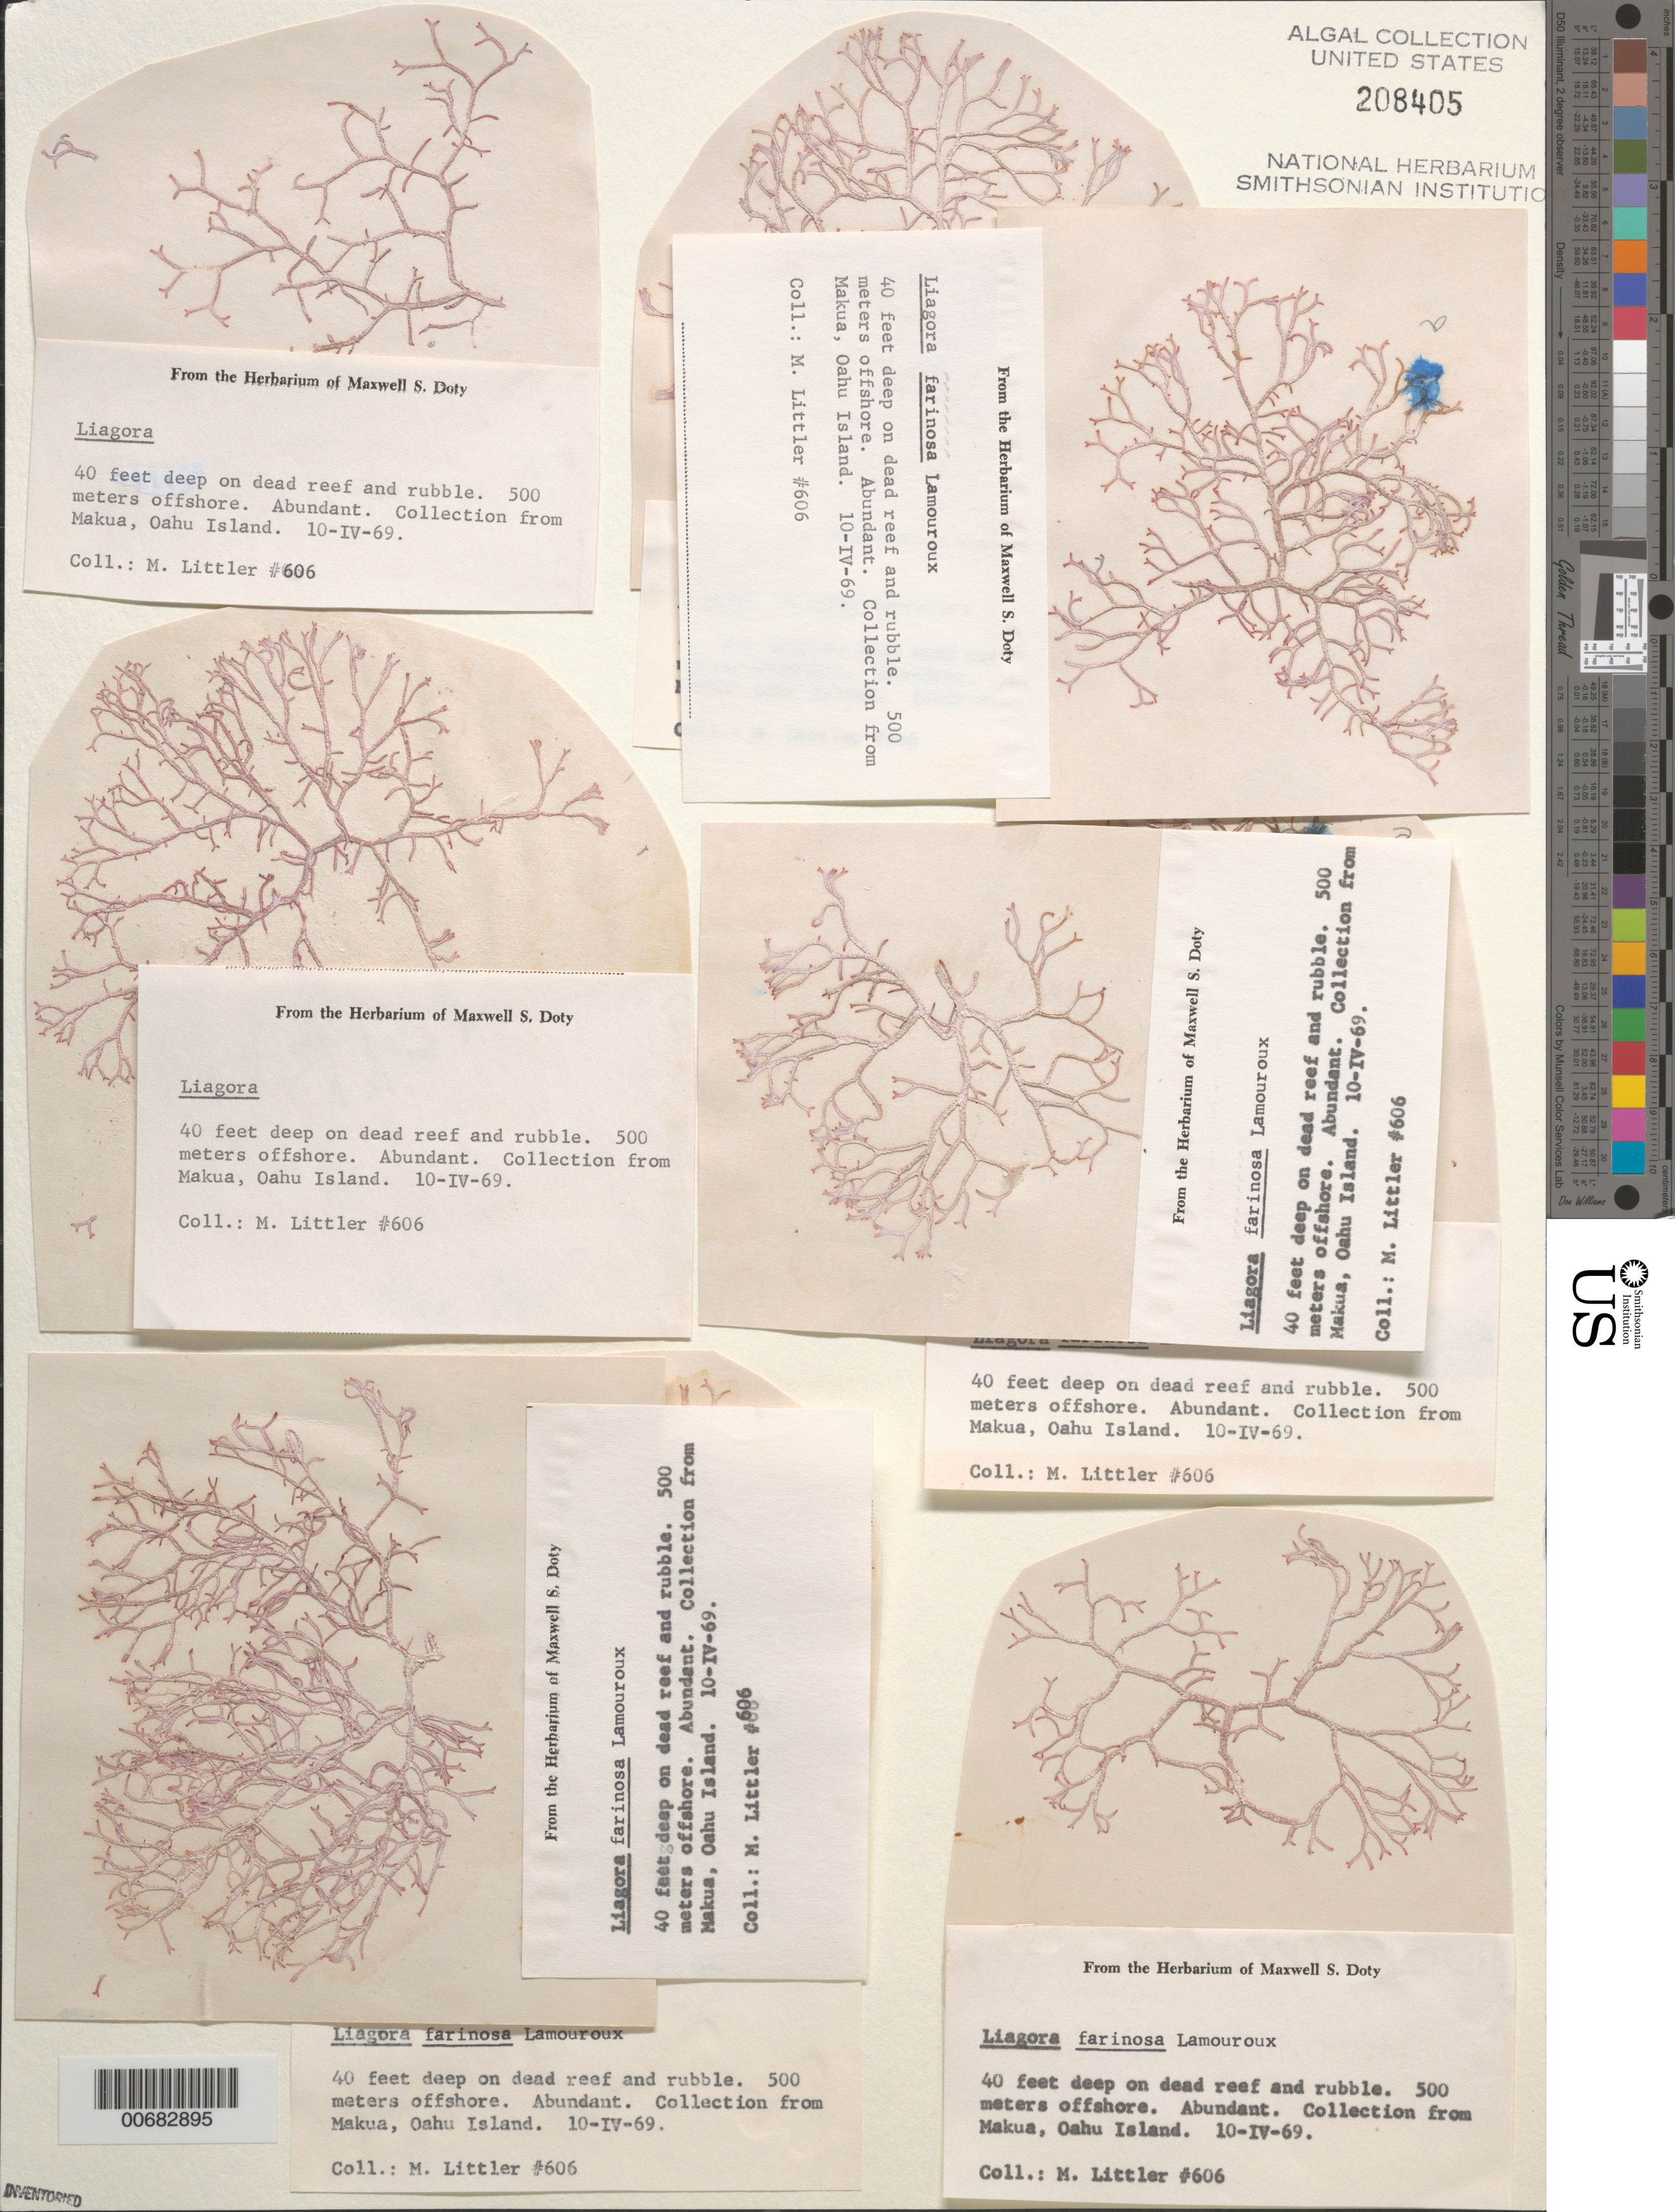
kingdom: Plantae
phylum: Rhodophyta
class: Florideophyceae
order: Nemaliales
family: Liagoraceae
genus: Liagora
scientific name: Liagora farinosa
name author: J.V.Lamouroux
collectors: M. M. Littler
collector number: ML 606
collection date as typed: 10 Apr 1969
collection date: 1969-04-10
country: United States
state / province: Hawaii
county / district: Honolulu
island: Oahu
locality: Makua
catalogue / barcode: US 208405